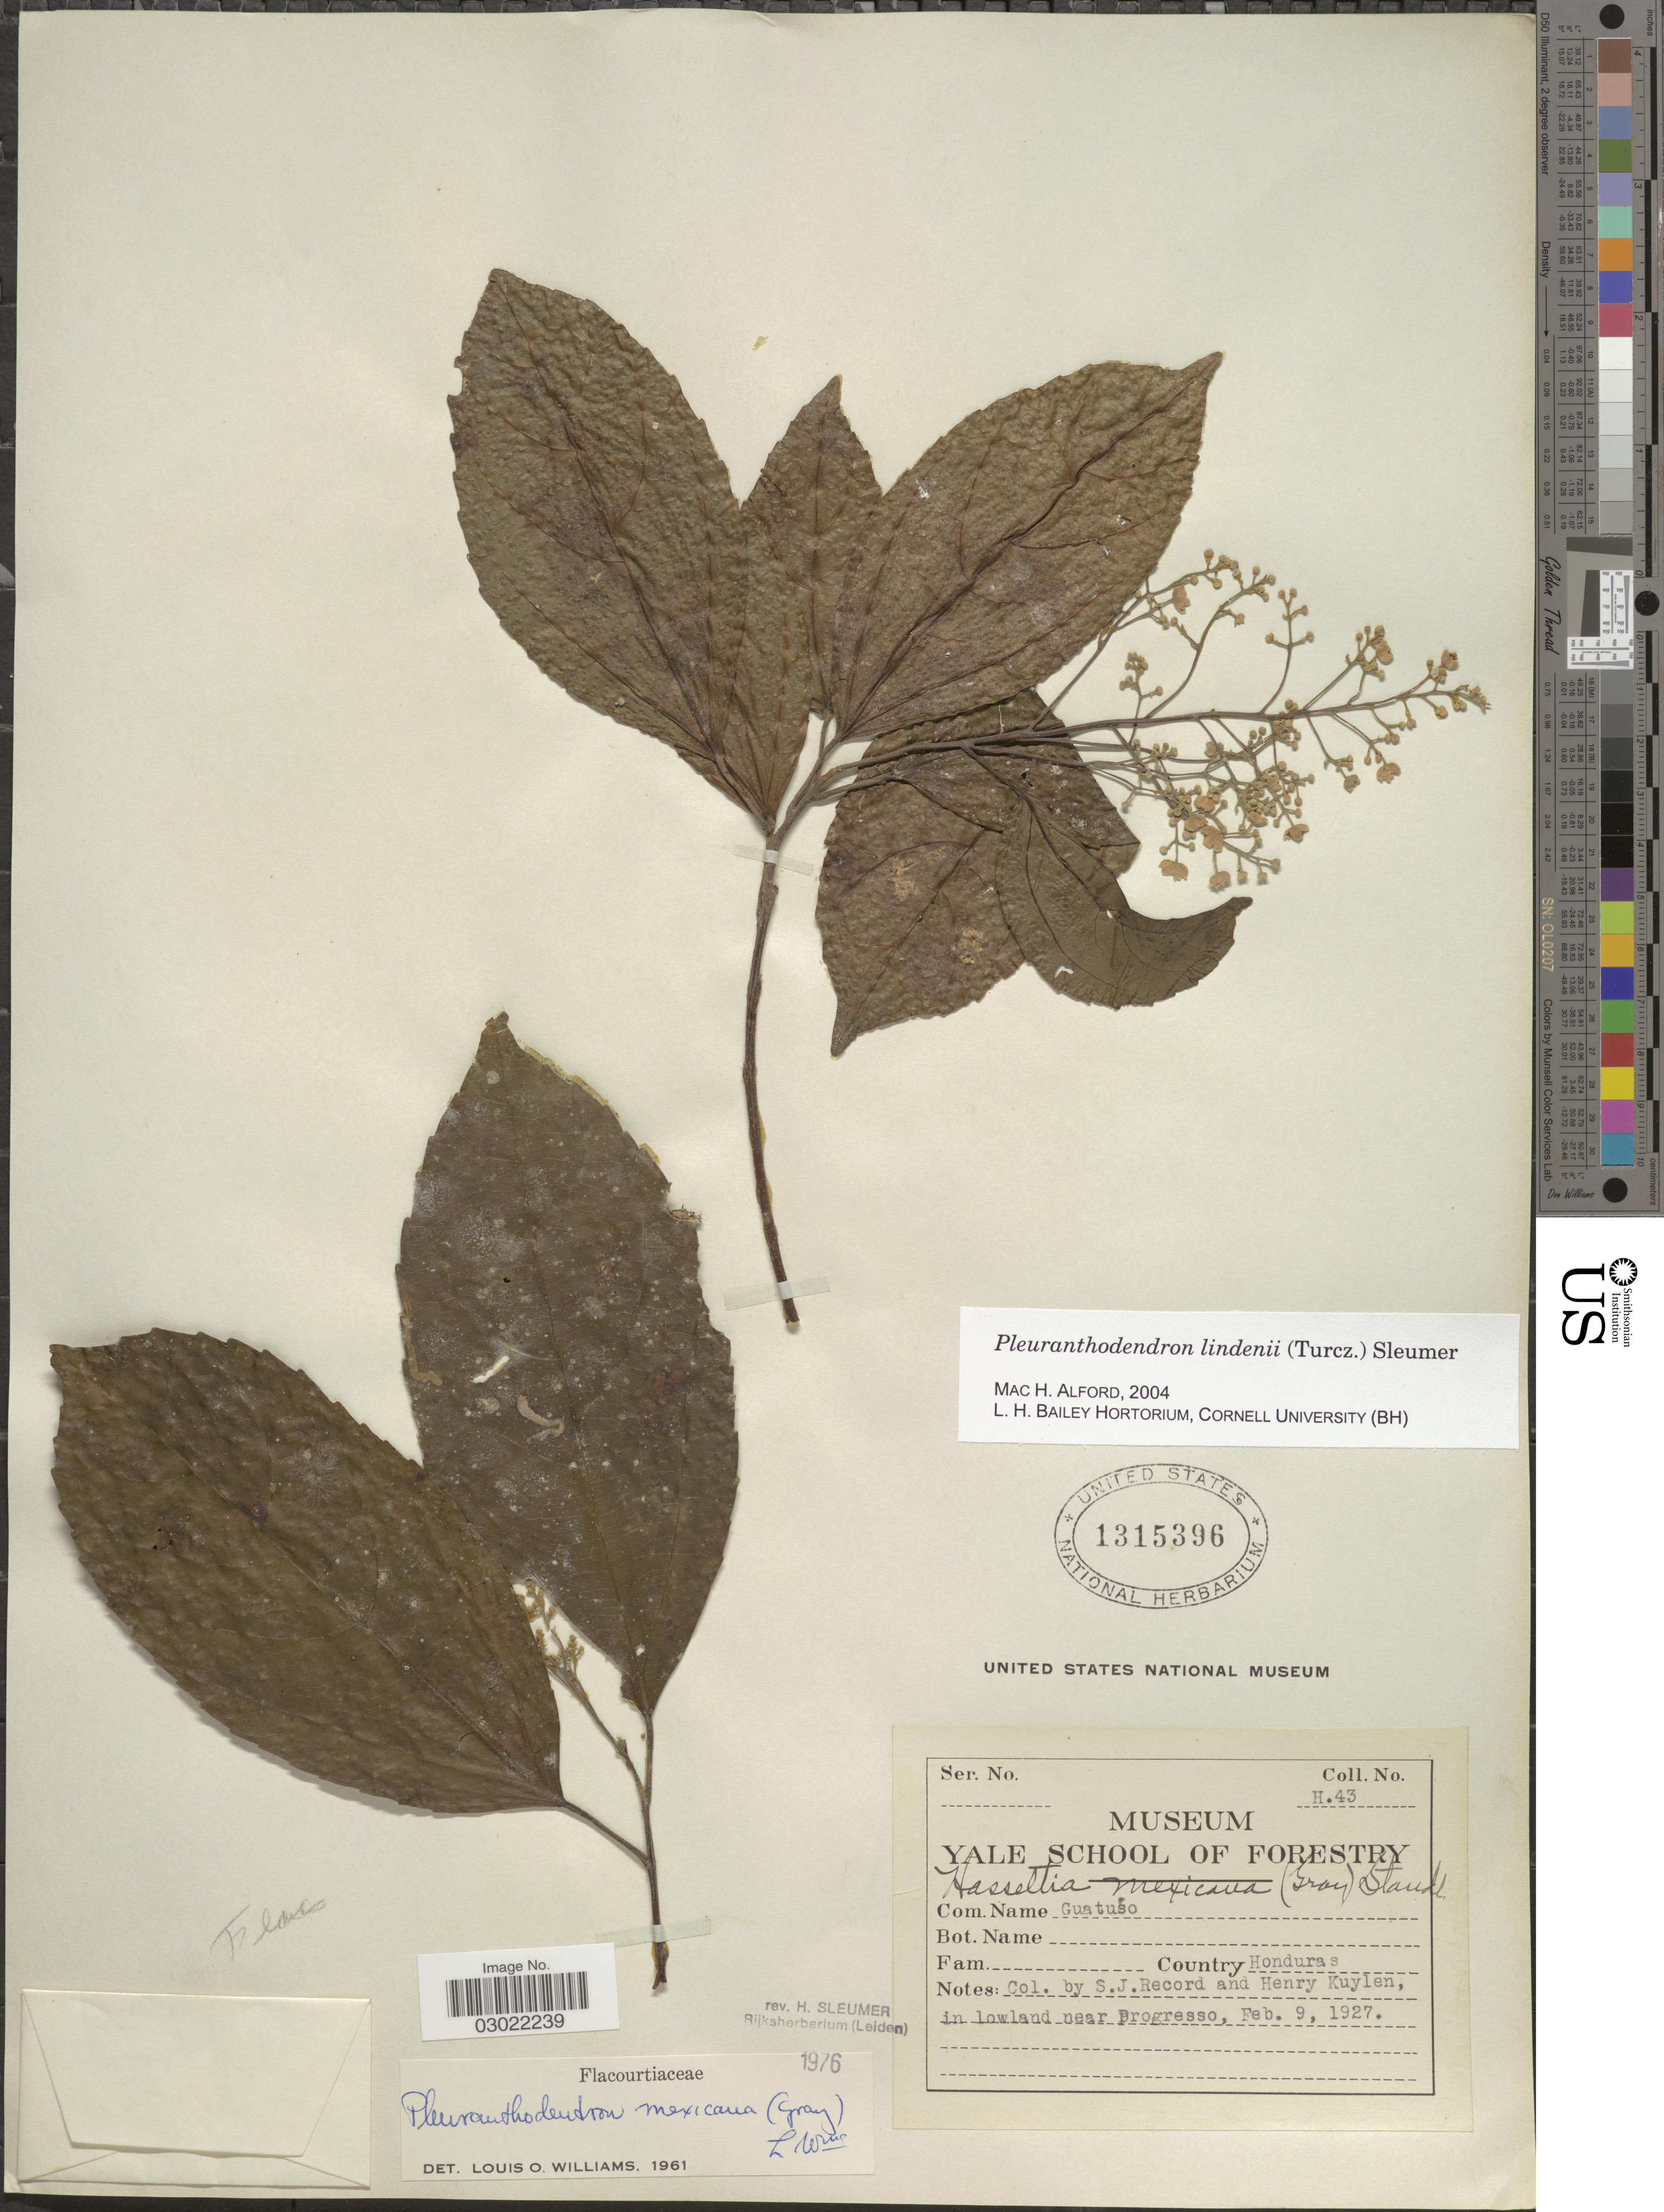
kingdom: Plantae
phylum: Tracheophyta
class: Magnoliopsida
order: Malpighiales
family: Salicaceae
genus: Pleuranthodendron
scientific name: Pleuranthodendron lindenii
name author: (Turcz.) Sleumer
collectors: S. J. Record & H. Kuylen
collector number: H43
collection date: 1927-02-09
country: Honduras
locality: In lowland near Progresso.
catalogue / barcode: US 1315396